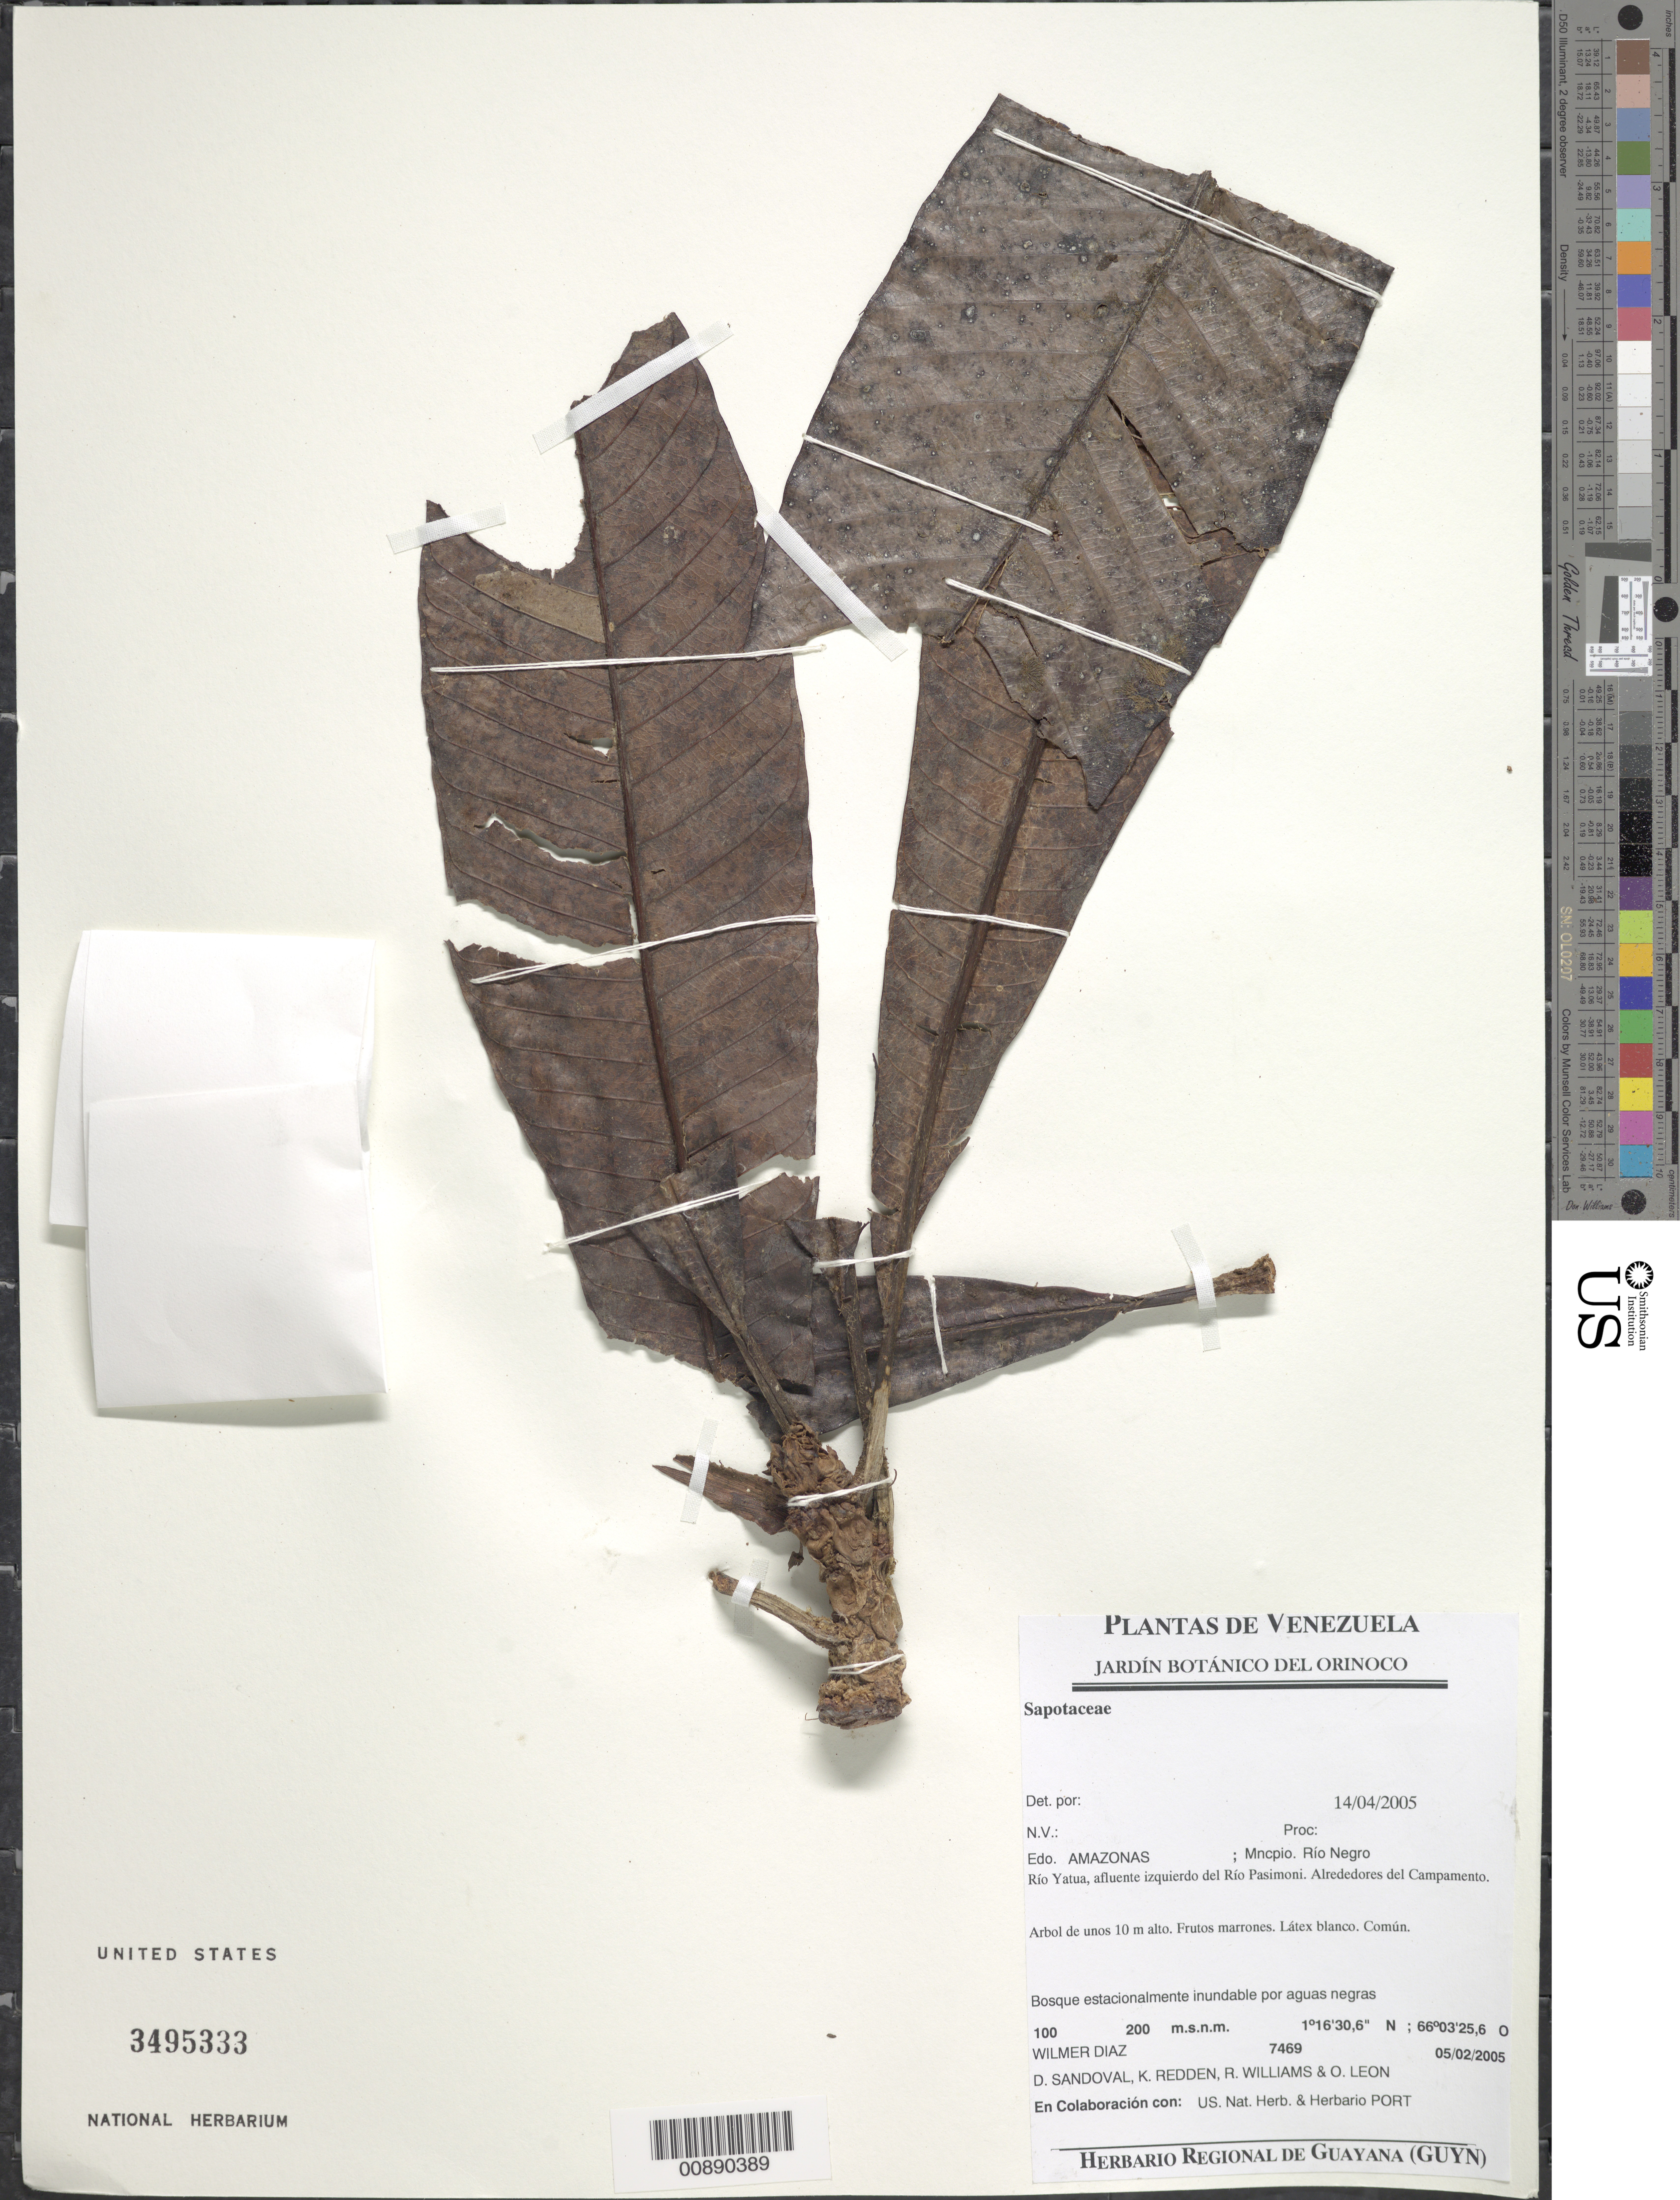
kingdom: Plantae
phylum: Tracheophyta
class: Magnoliopsida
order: Ericales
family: Sapotaceae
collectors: W. Díaz P., D. Sandoval, K. M. Redden, R. Williams & O. León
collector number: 7469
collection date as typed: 5-Feb-05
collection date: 2005-02-05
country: Venezuela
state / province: Amazonas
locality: Mun. Río Negro, Río Yatua, afluente del Río Pasimoni, alrededores Campamento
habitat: Bosque estacionalmente inundable por aguas negras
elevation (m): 100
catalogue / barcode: US 3495333